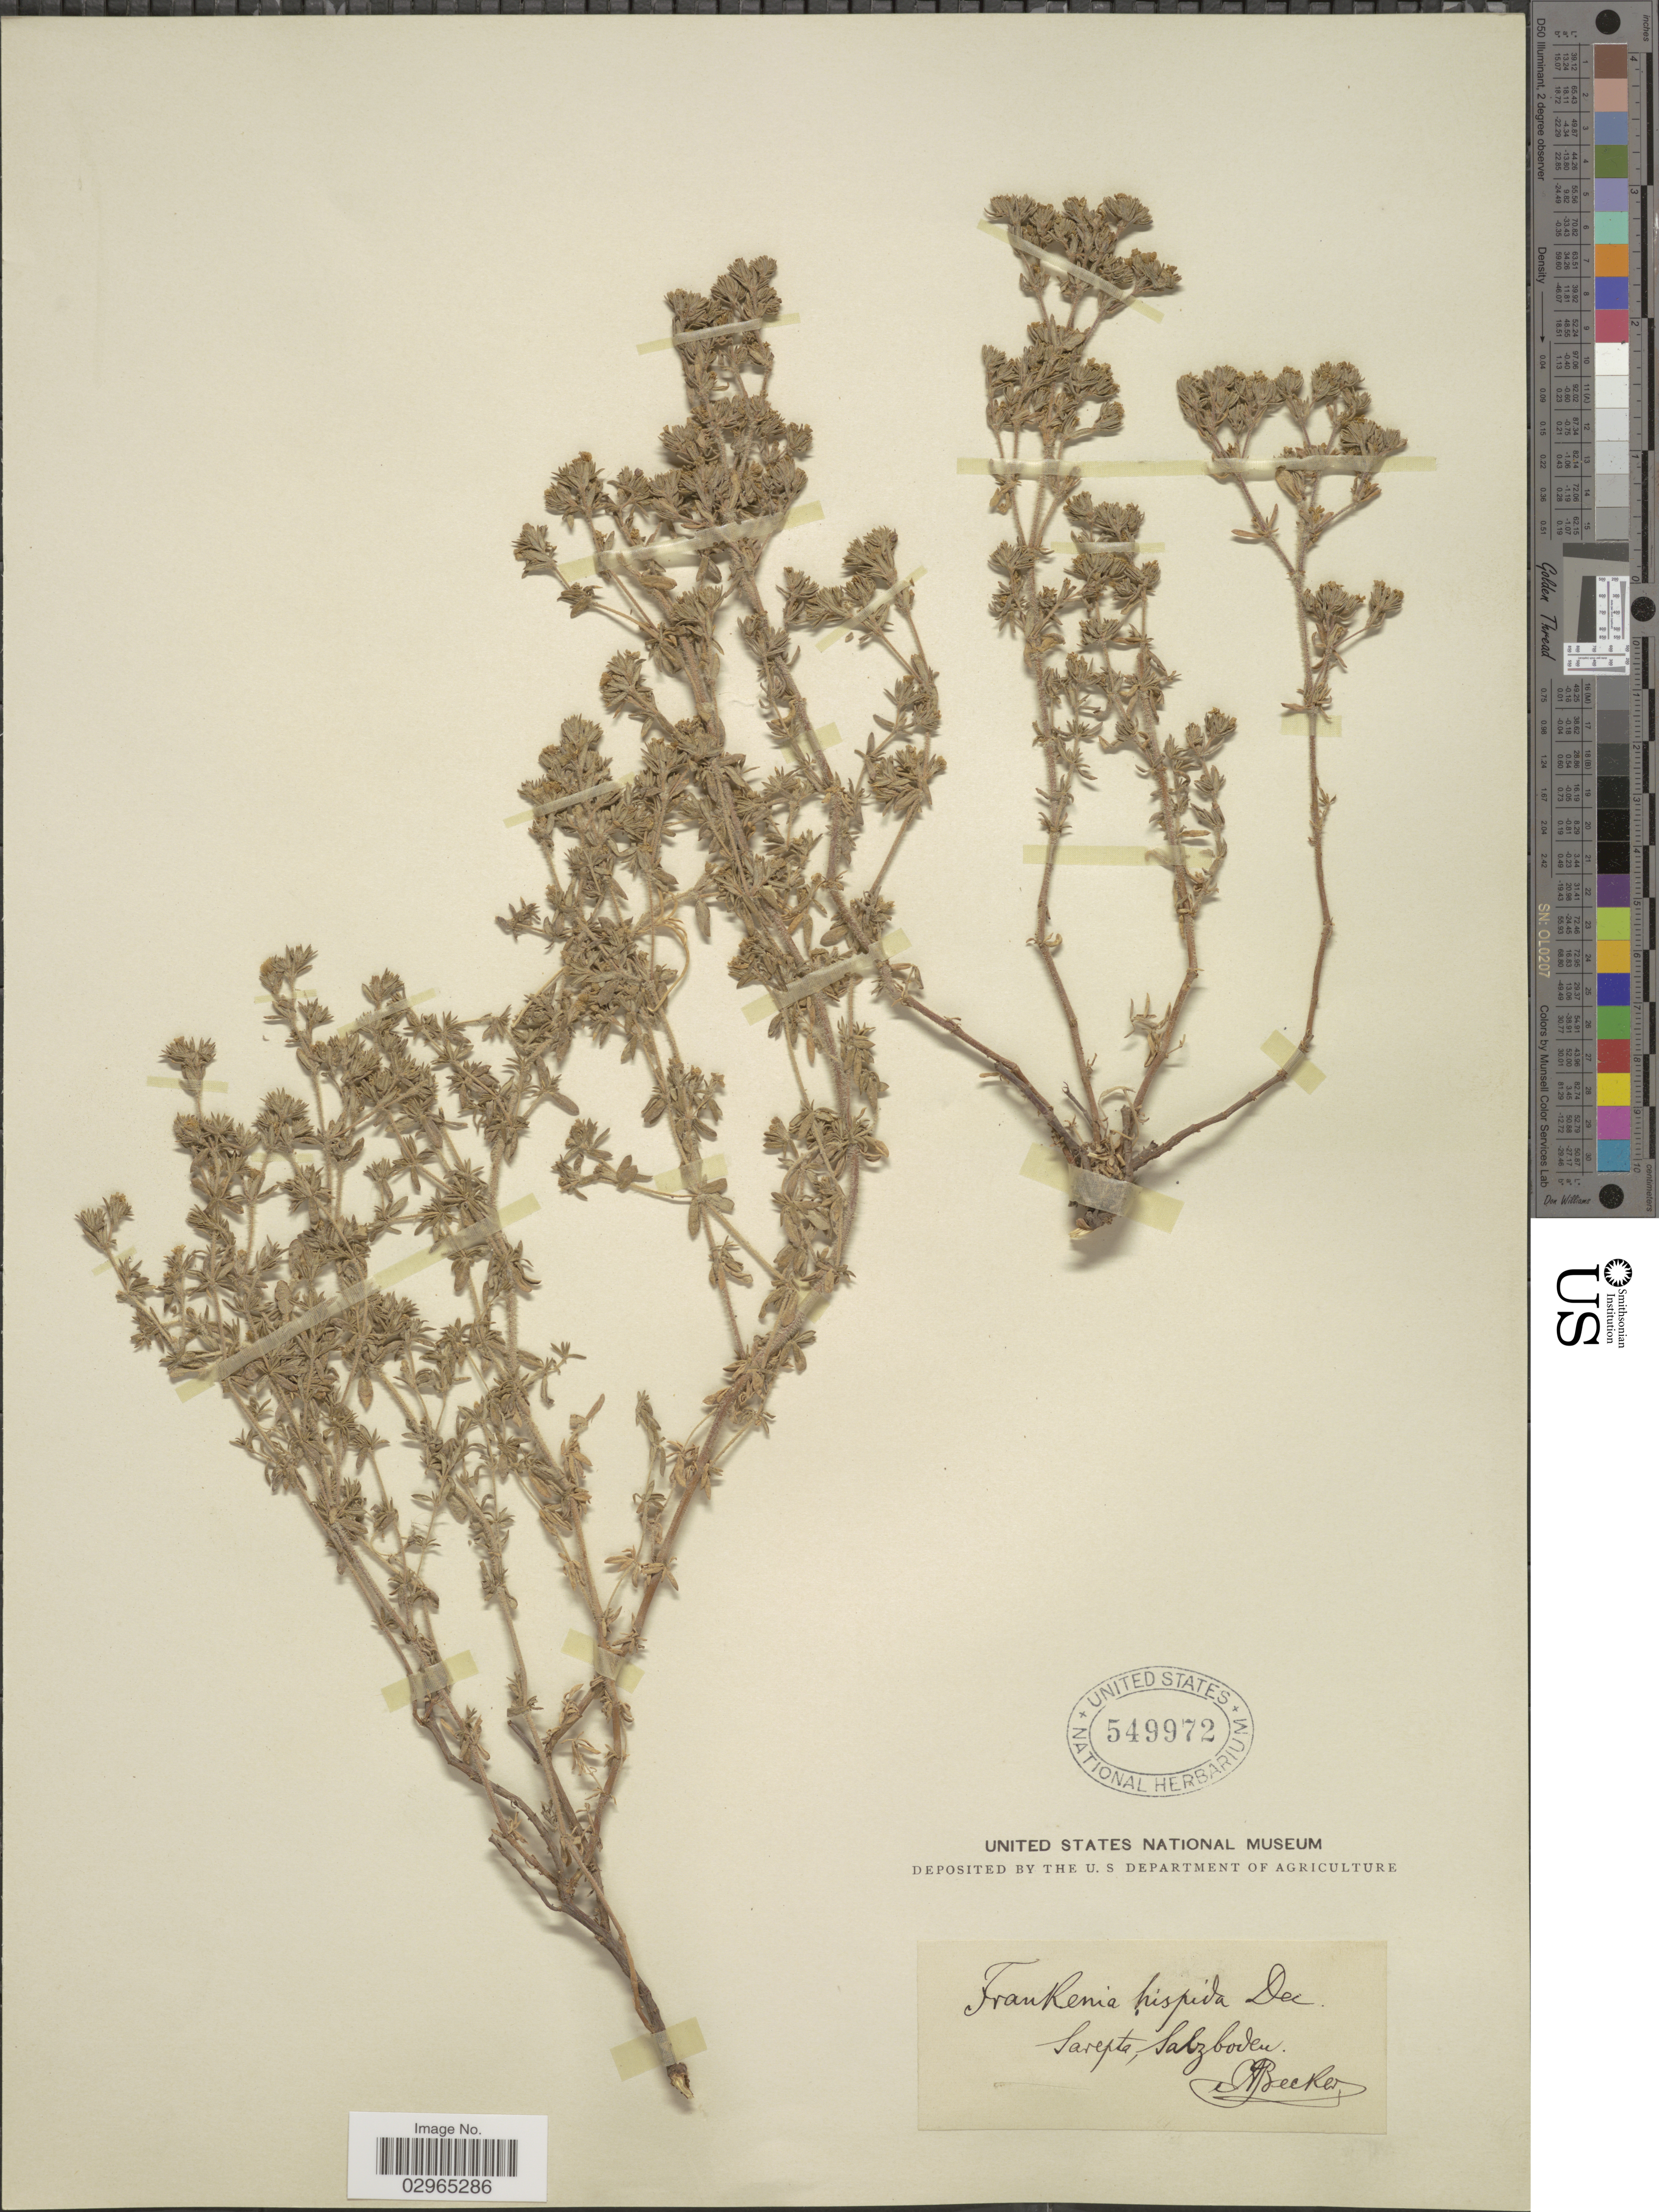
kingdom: Plantae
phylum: Tracheophyta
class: Magnoliopsida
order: Caryophyllales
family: Frankeniaceae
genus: Frankenia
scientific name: Frankenia laevis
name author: L.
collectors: A. Becker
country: Russian Federation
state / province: Volgograd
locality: Sarepta, Salzboden.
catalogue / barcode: US 549972